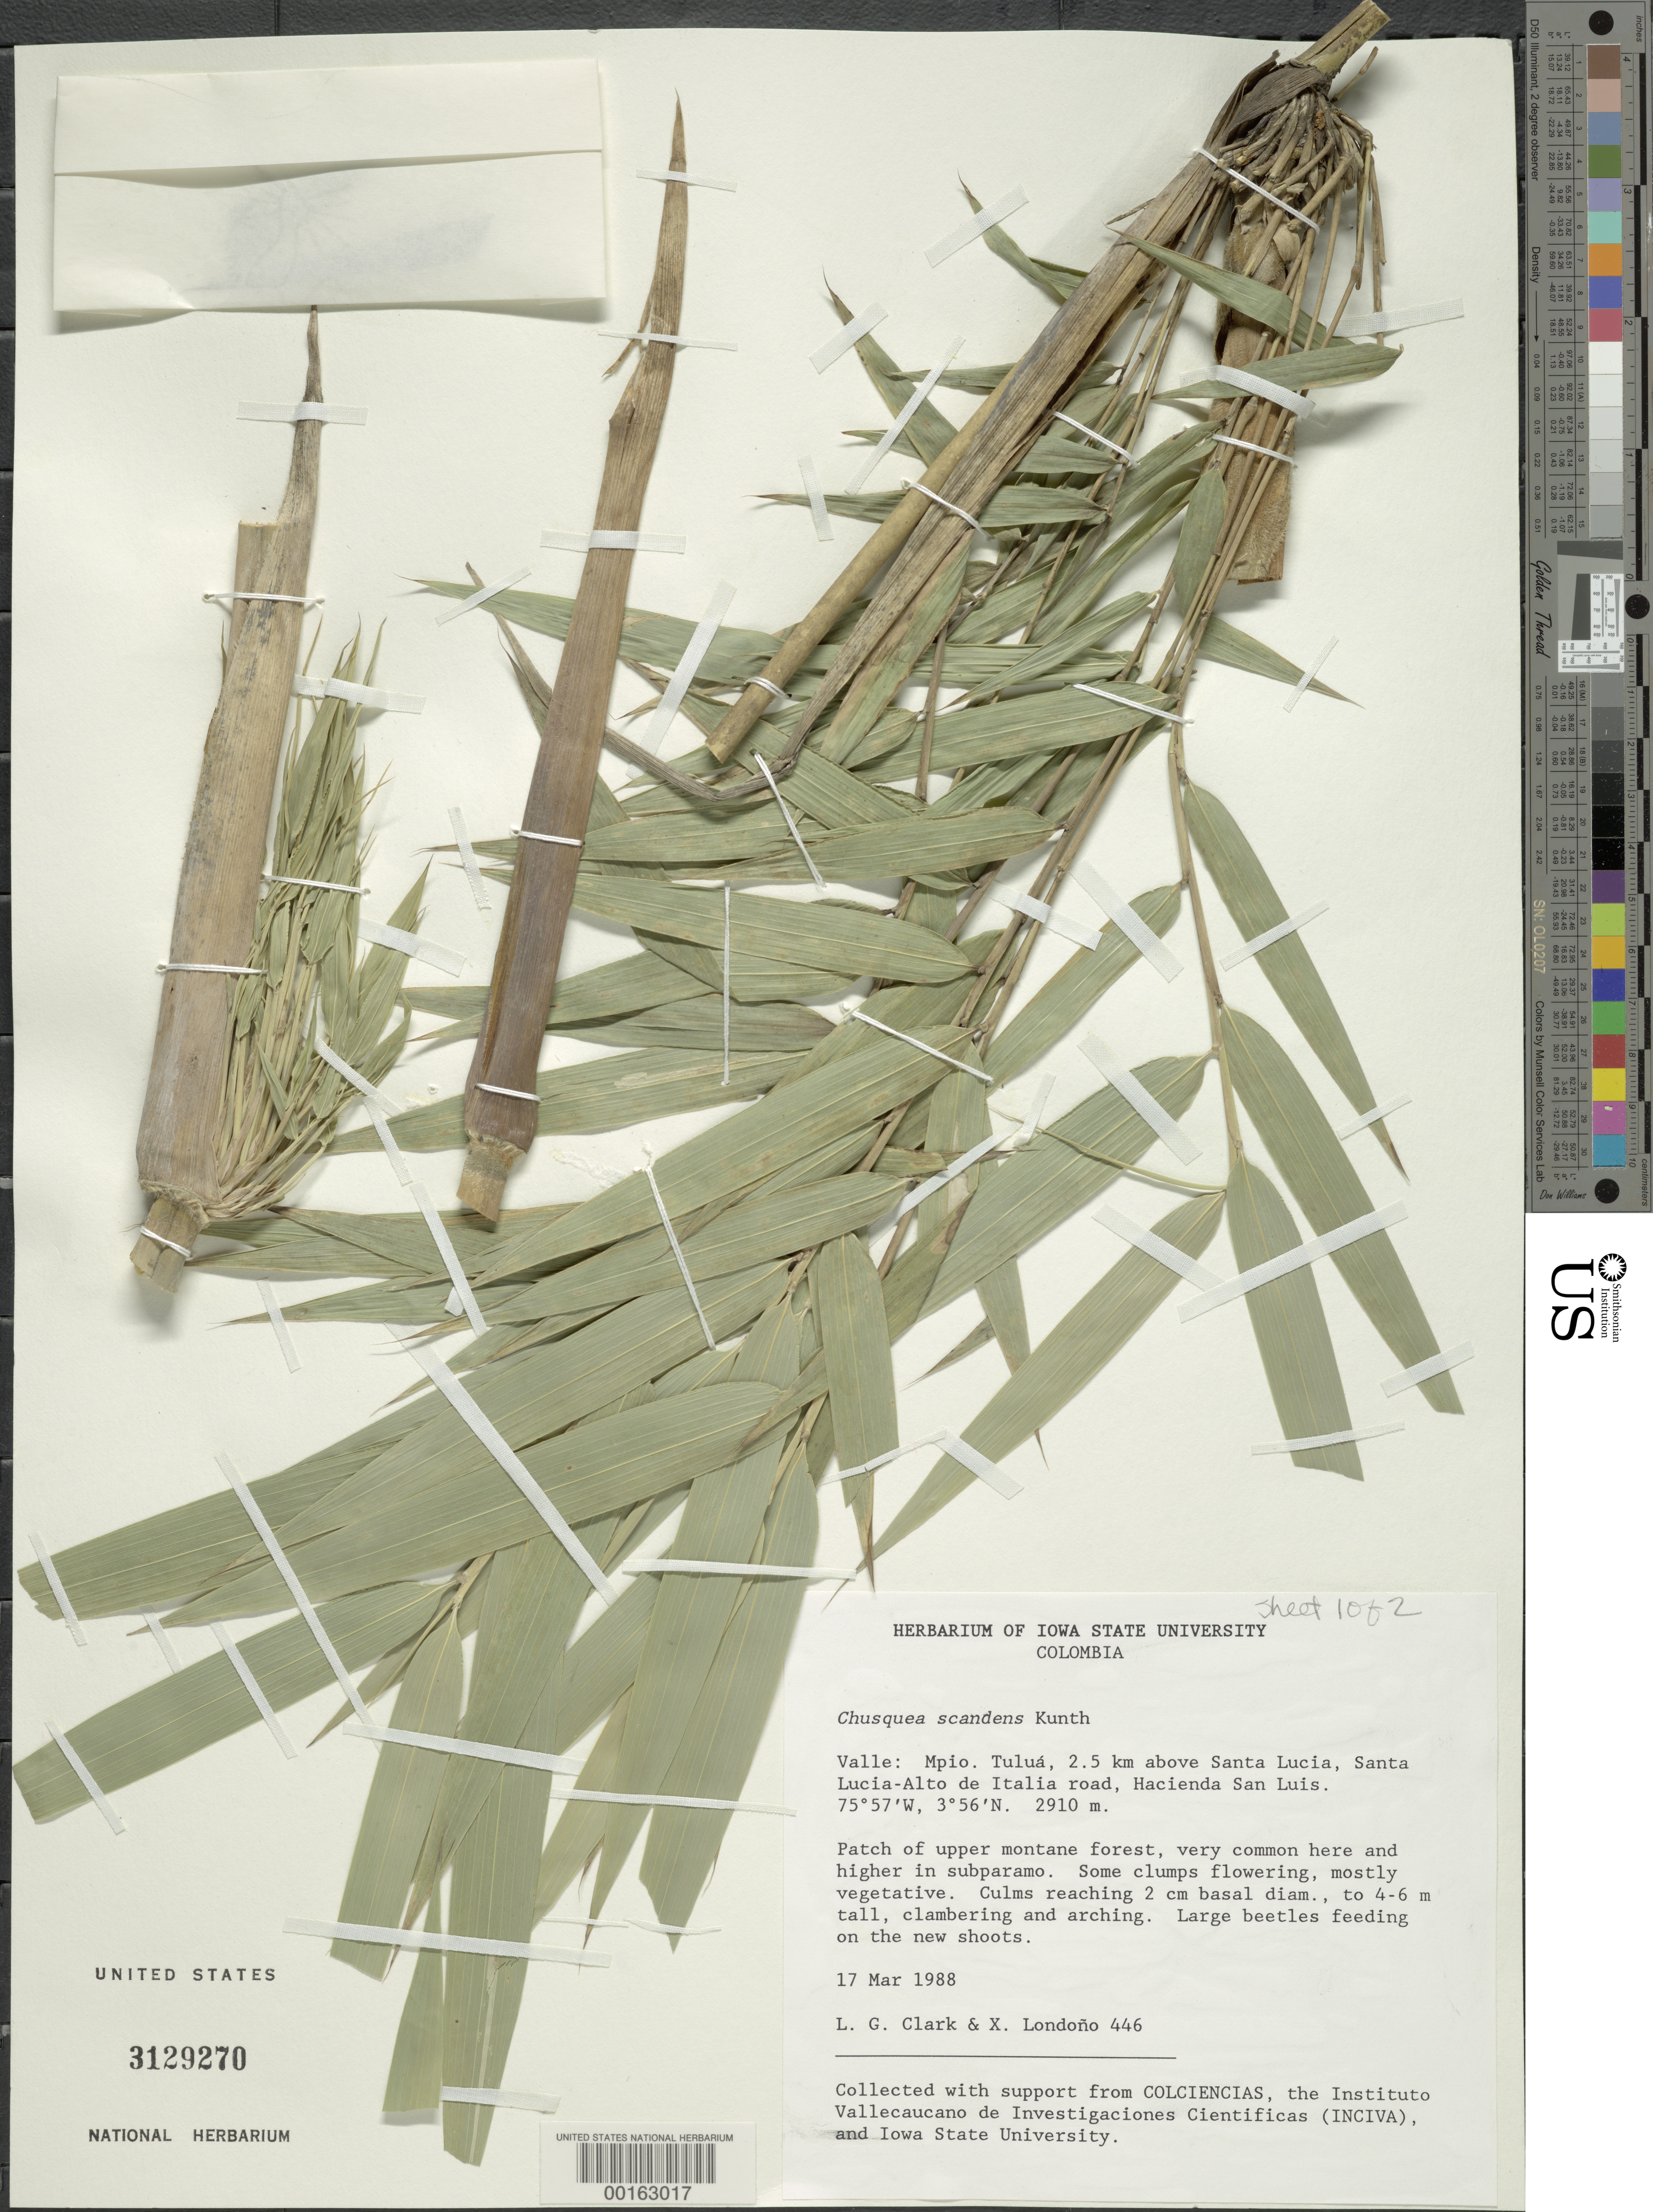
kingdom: Plantae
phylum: Tracheophyta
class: Liliopsida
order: Poales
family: Poaceae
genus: Chusquea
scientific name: Chusquea scandens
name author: Kunth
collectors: L. G. Clark & X. Londoño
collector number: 446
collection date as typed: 17 Mar 1988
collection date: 1988-03-17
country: Colombia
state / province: Valle del Cauca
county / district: Tuluá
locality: Mun. Tulua, 2.5 km above Santa Lucia, Santa Lucia-Alto de Italia road, Hacienda San Luis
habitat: Patch of upper montane forest, very common here and higher in subparamo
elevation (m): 2910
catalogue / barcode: US 3129270